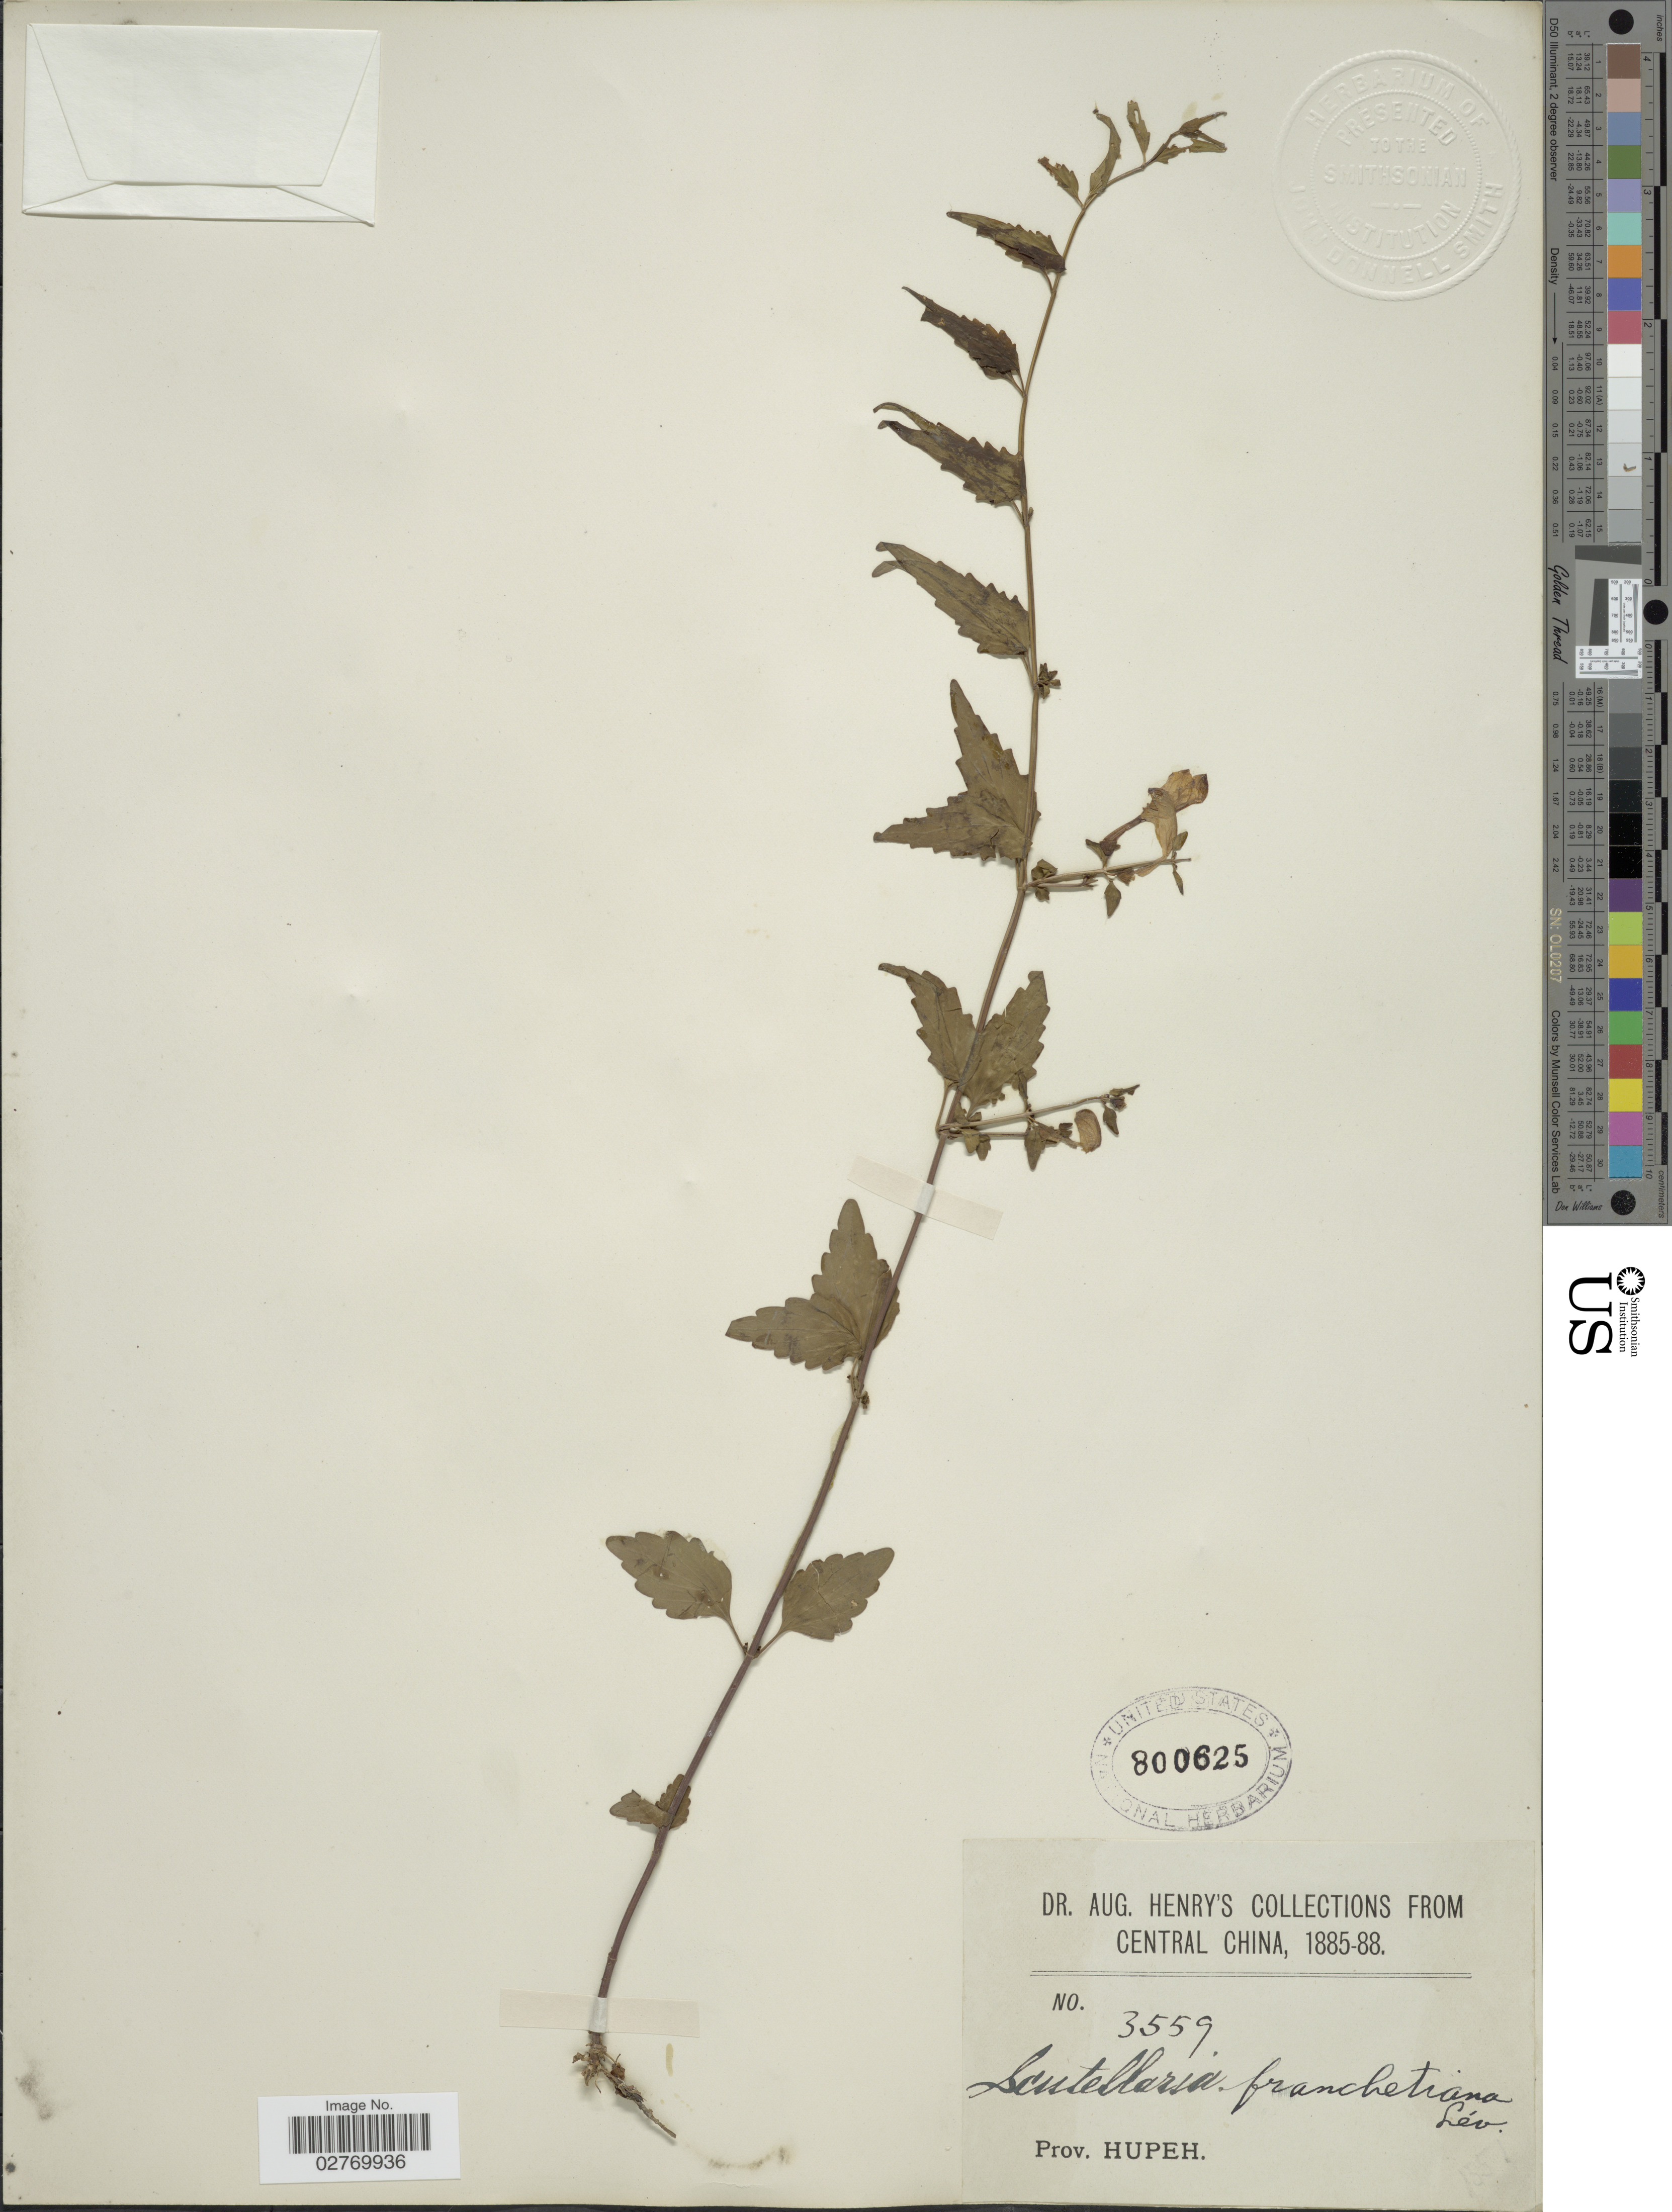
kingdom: Plantae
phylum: Tracheophyta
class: Magnoliopsida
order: Lamiales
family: Lamiaceae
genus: Scutellaria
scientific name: Scutellaria franchetiana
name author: H. Lév.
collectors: A. Henry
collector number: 3559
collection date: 1885/1888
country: China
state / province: Hubei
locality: Central China. Prov. Hupeh.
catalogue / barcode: US 800625